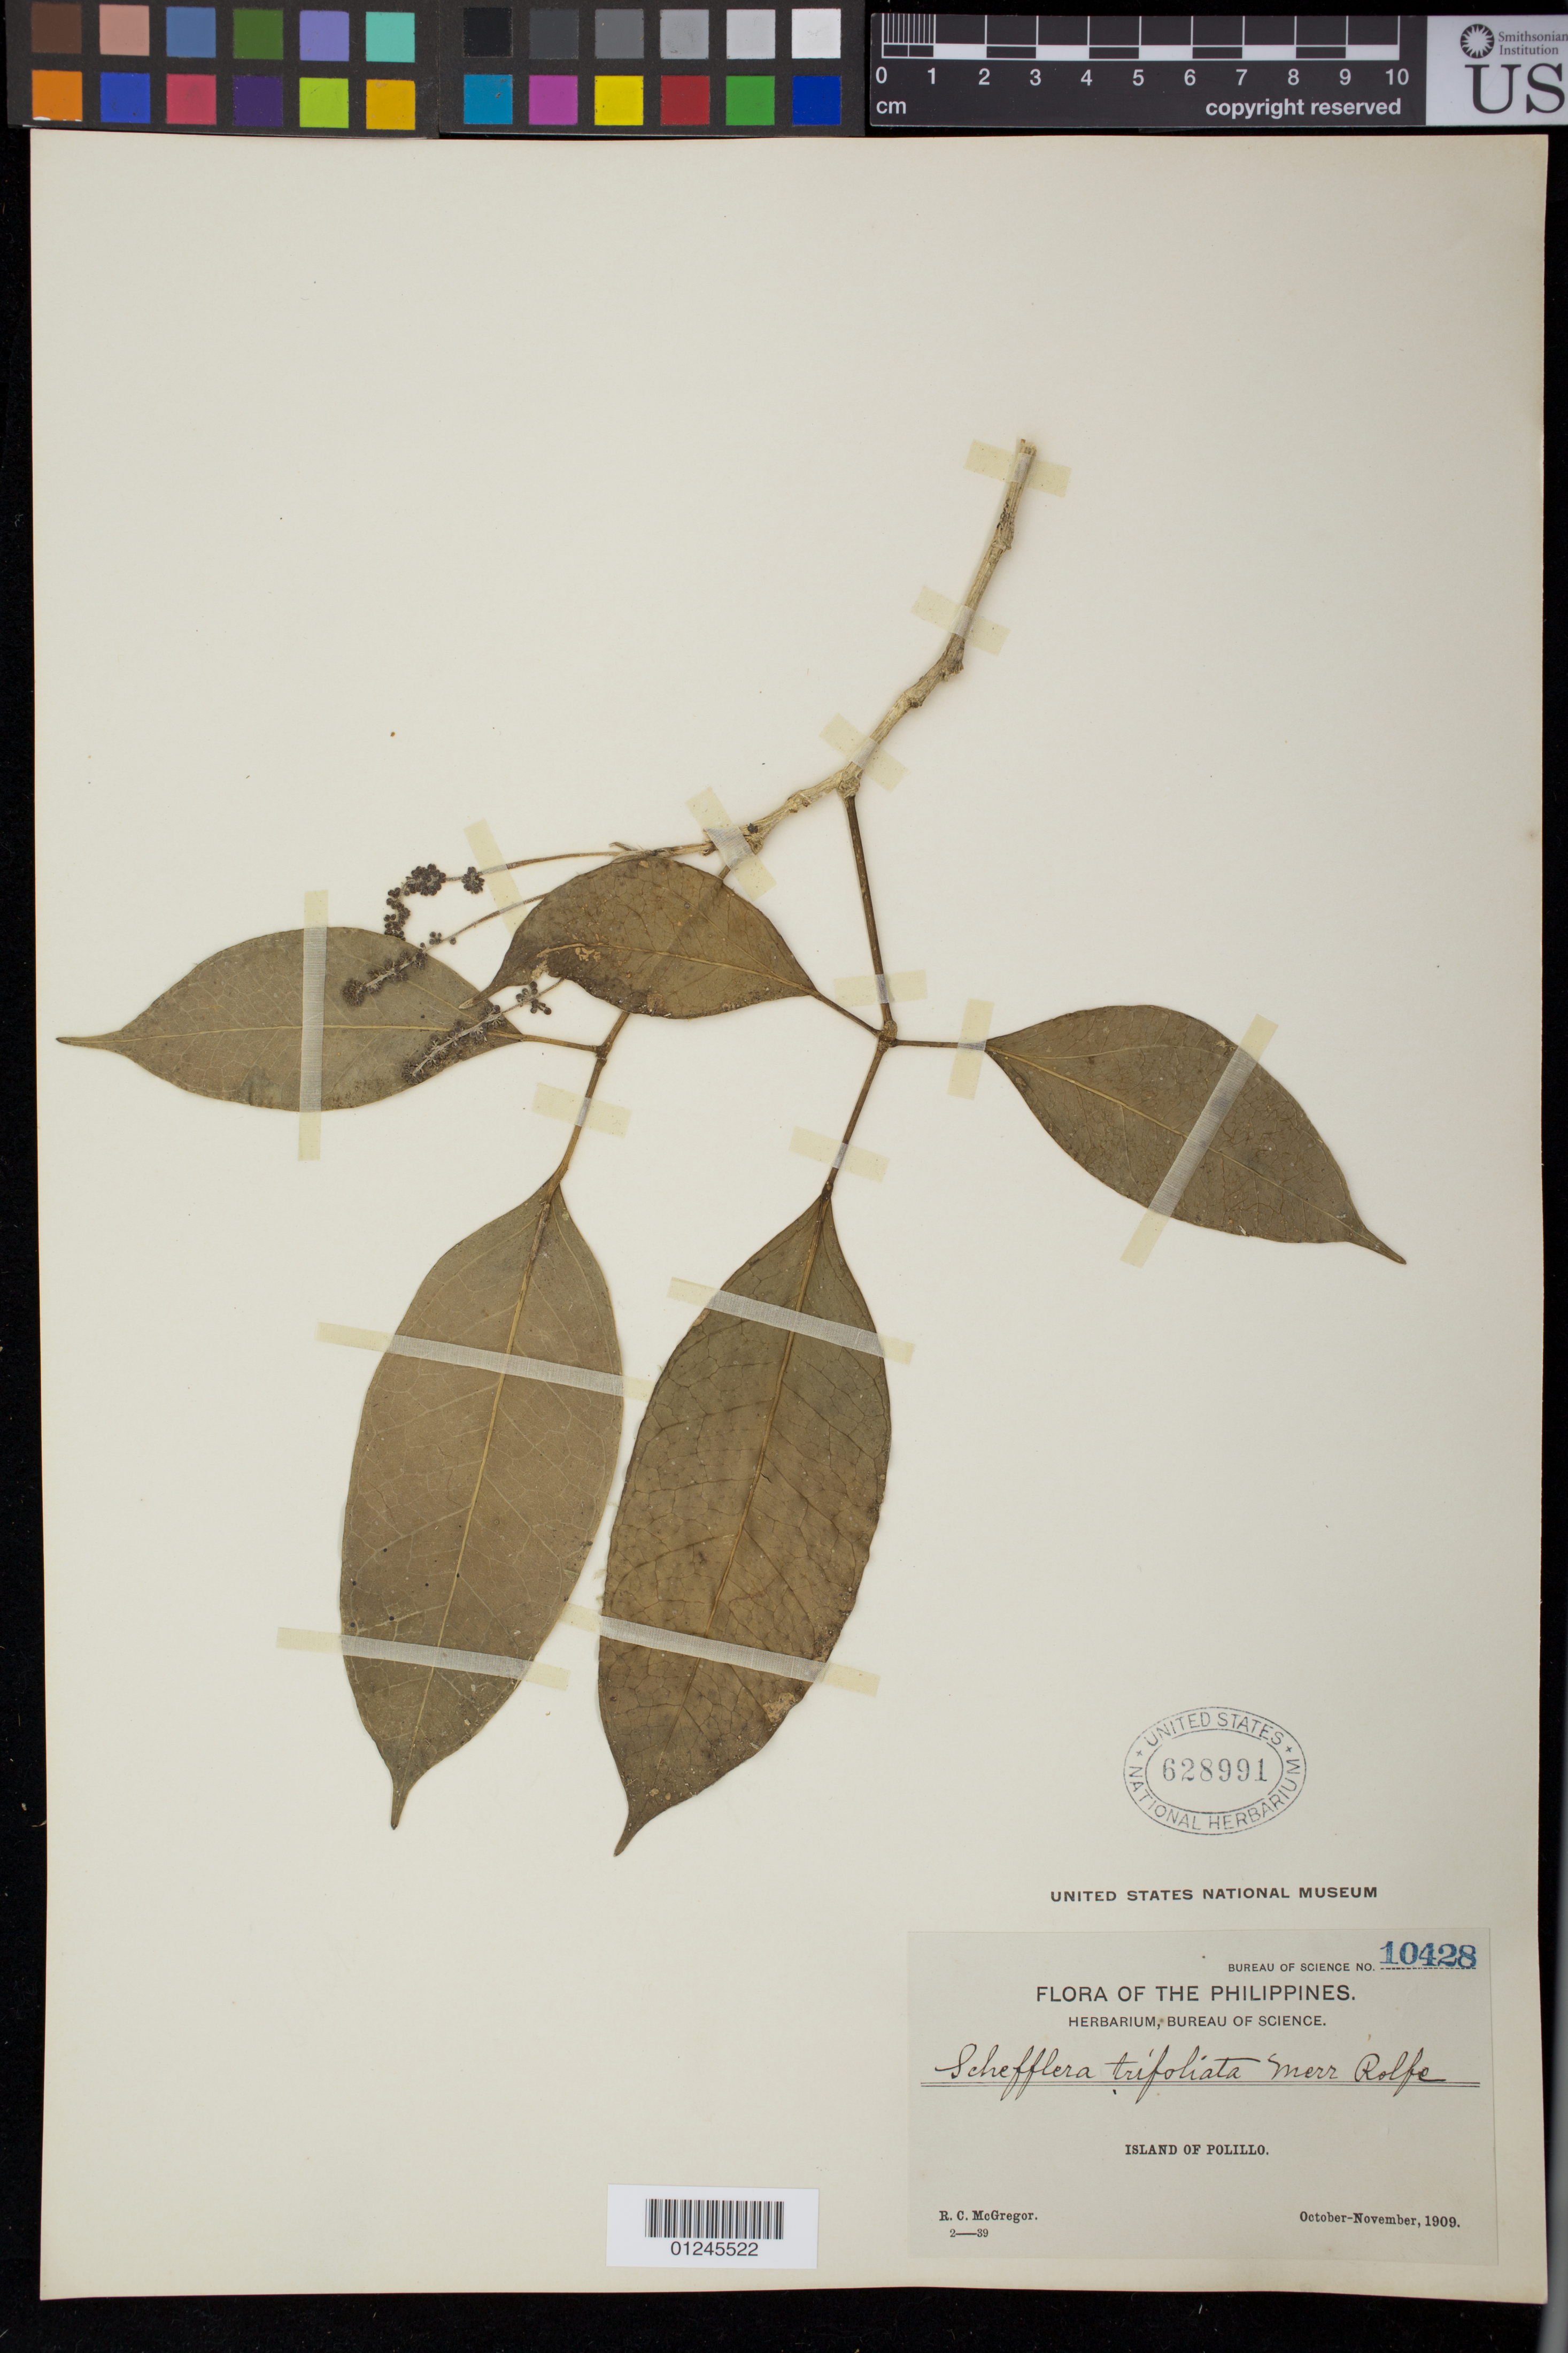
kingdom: Plantae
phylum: Tracheophyta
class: Magnoliopsida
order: Apiales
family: Araliaceae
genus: Schefflera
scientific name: Schefflera trifoliata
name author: Merr. & Rolfe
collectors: R. C. McGregor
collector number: Bur. Sci. 10428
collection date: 1909-10/1909-11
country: Philippines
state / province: Calabarzon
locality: Island of Polillo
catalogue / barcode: US 628991